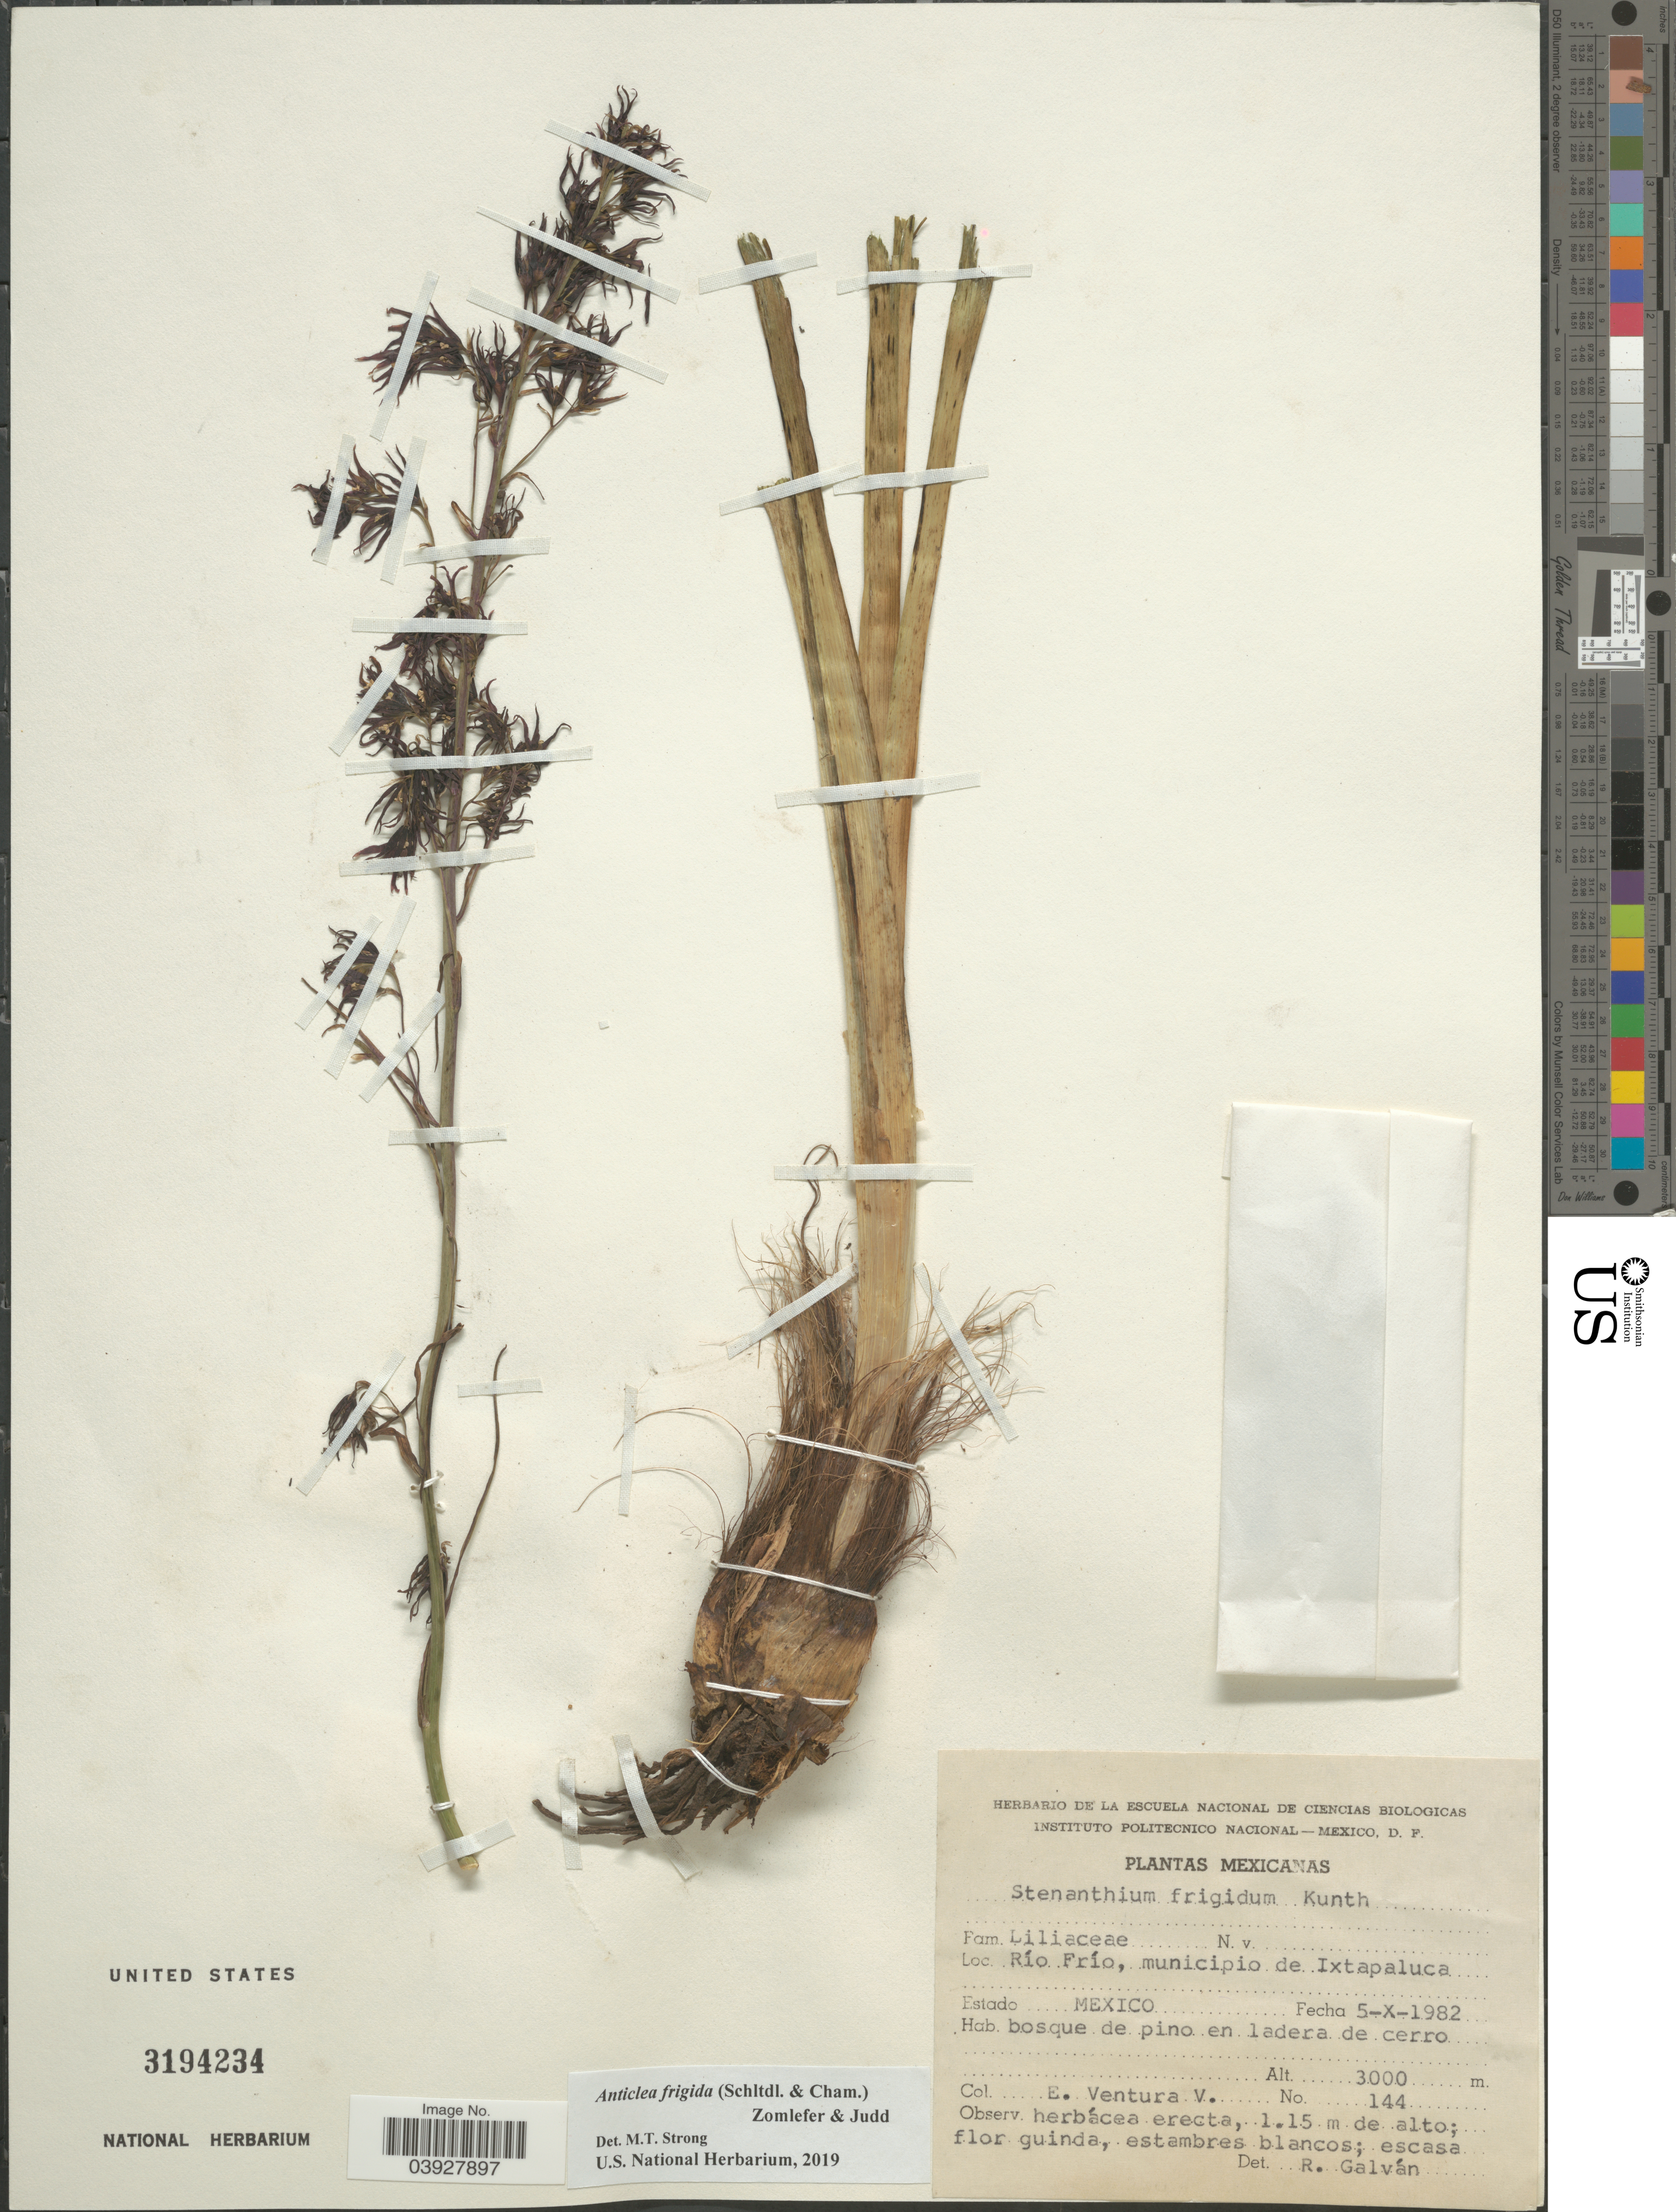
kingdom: Plantae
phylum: Tracheophyta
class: Liliopsida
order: Liliales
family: Melanthiaceae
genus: Anticlea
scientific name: Anticlea frigida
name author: (Schltdl. & Cham.) Zomlefer & Judd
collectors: E. Ventura V.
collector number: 144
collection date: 1982-10-05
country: Mexico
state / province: México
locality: Río Frío, municipio de Ixtapaluca.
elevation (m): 3000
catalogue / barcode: US 3194234